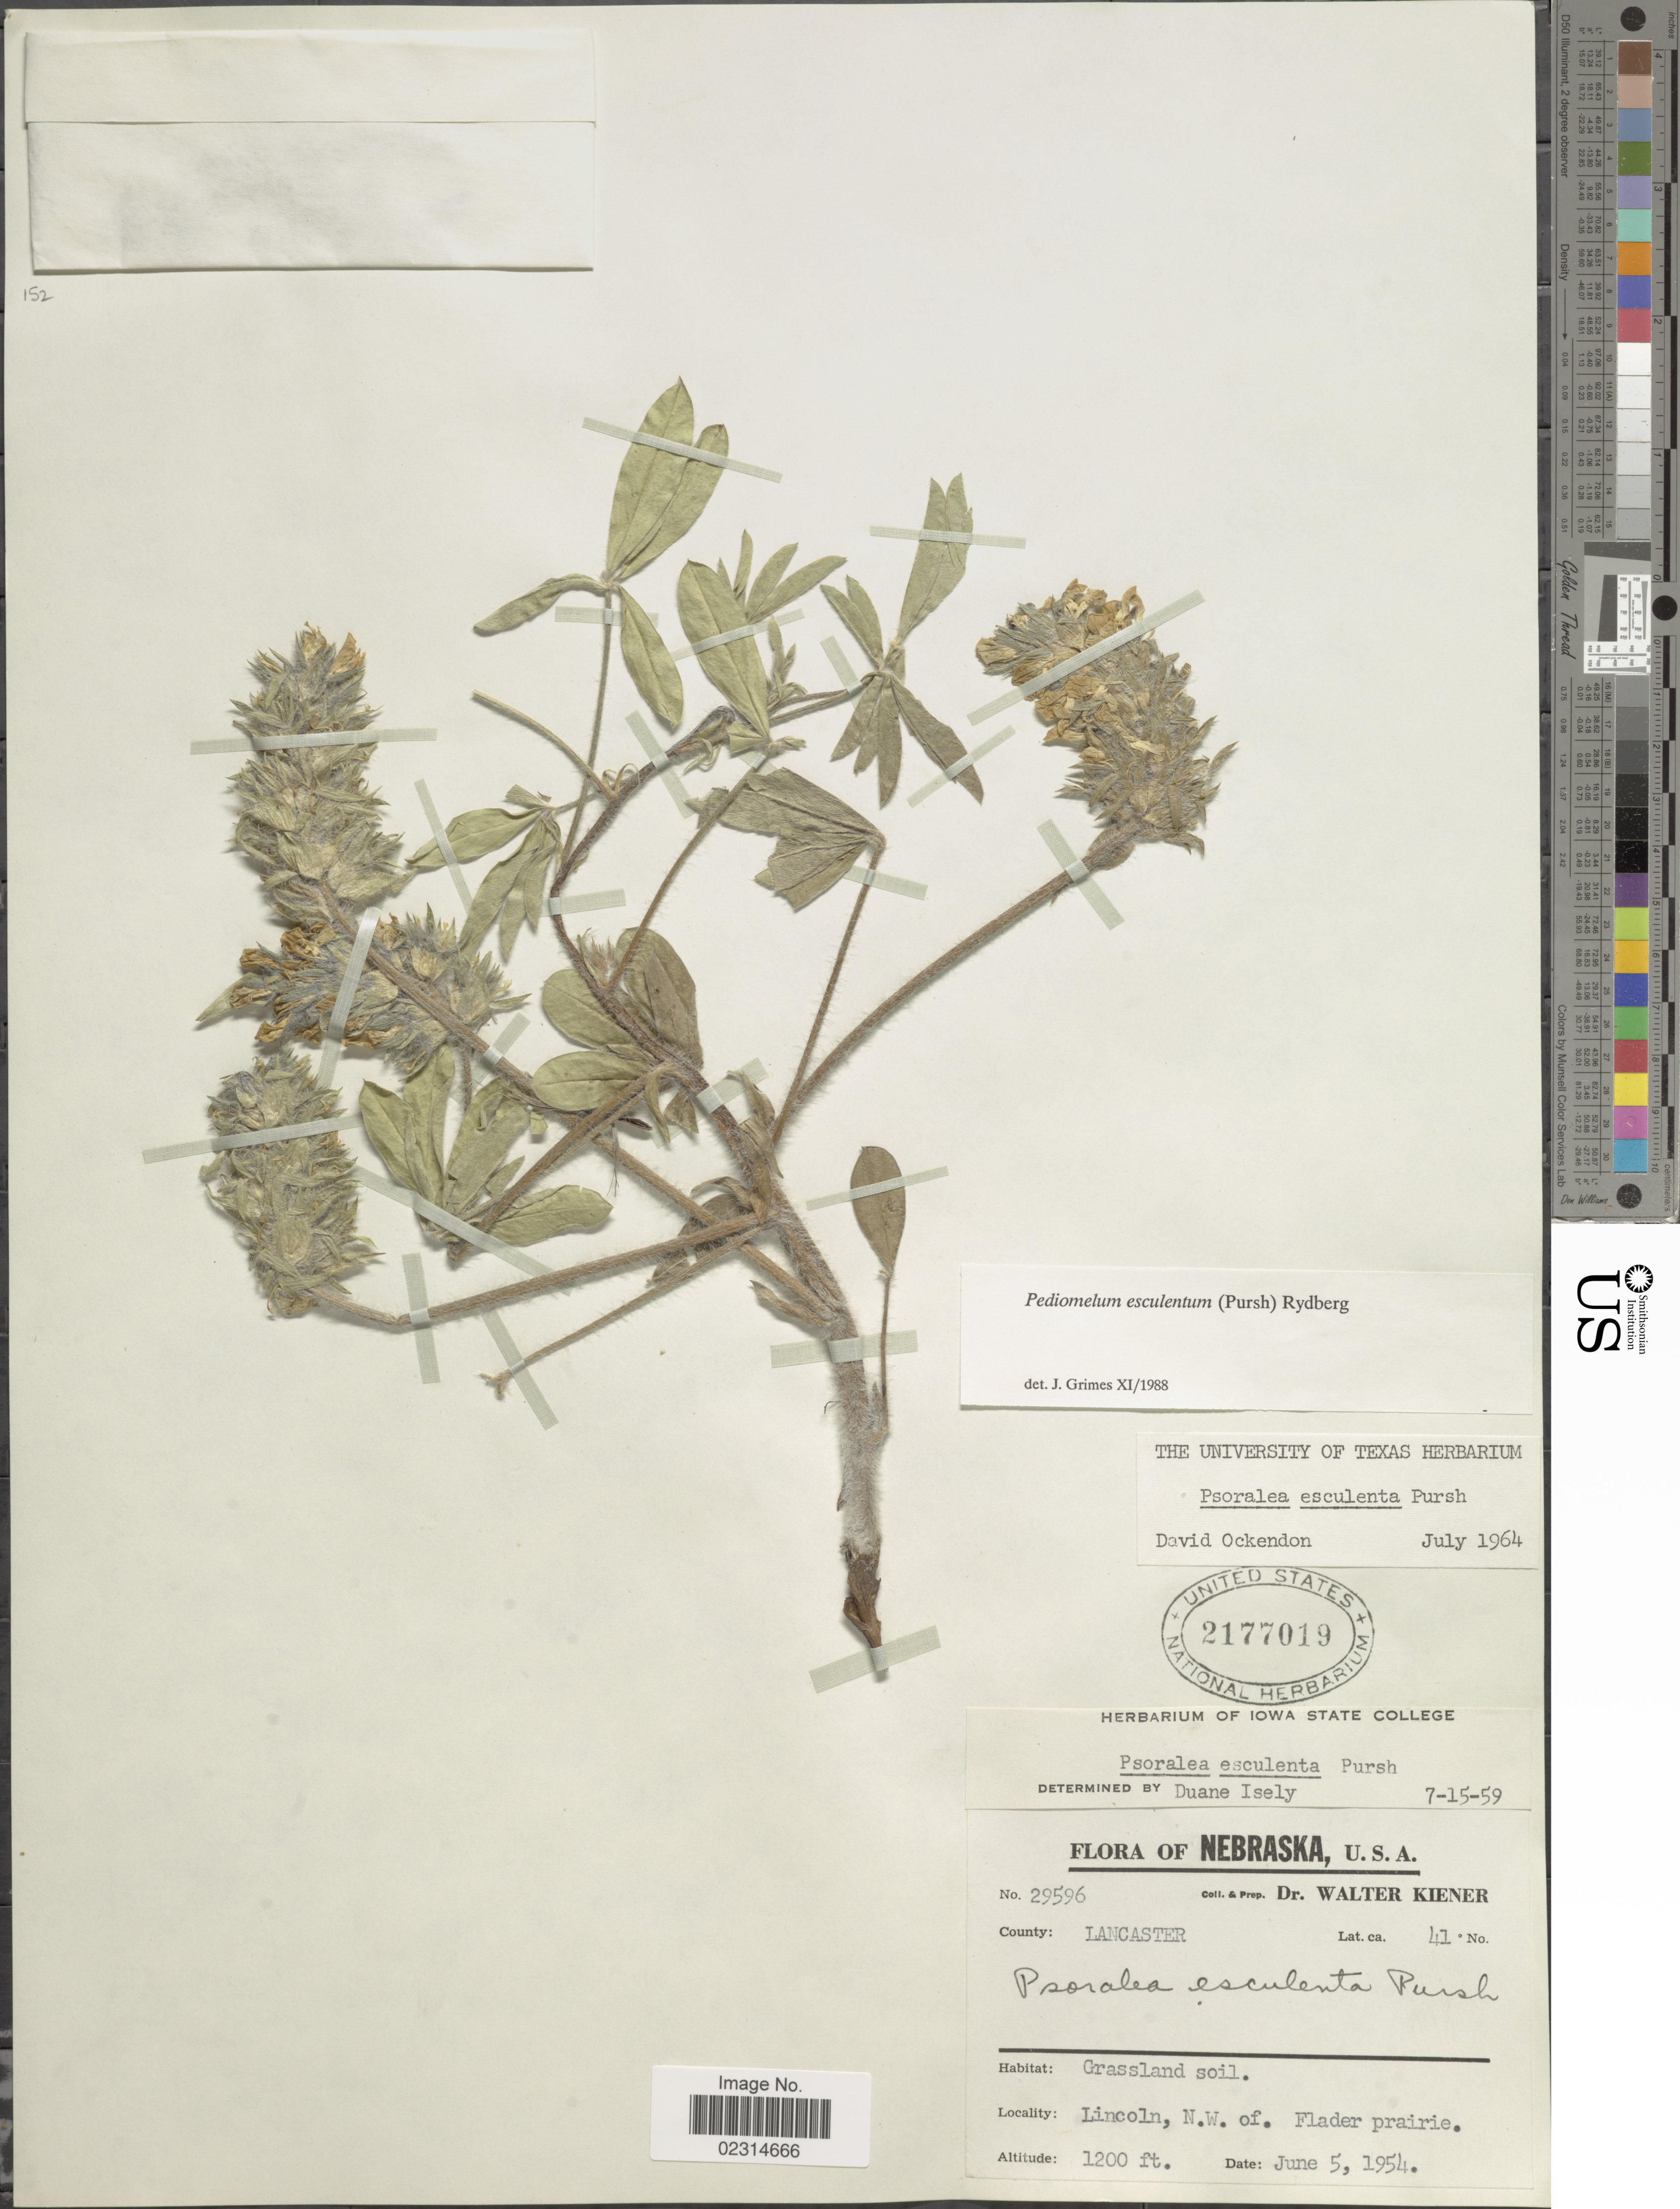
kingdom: Plantae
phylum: Tracheophyta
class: Magnoliopsida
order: Fabales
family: Fabaceae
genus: Pediomelum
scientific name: Pediomelum esculentum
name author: (Pursh) Rydb.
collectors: W. Kiener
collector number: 29596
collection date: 1954-06-05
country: United States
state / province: Nebraska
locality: Lancaster, Grassland soil, Lincoln, N.W. of Flader prairie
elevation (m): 366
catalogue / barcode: US 2177019